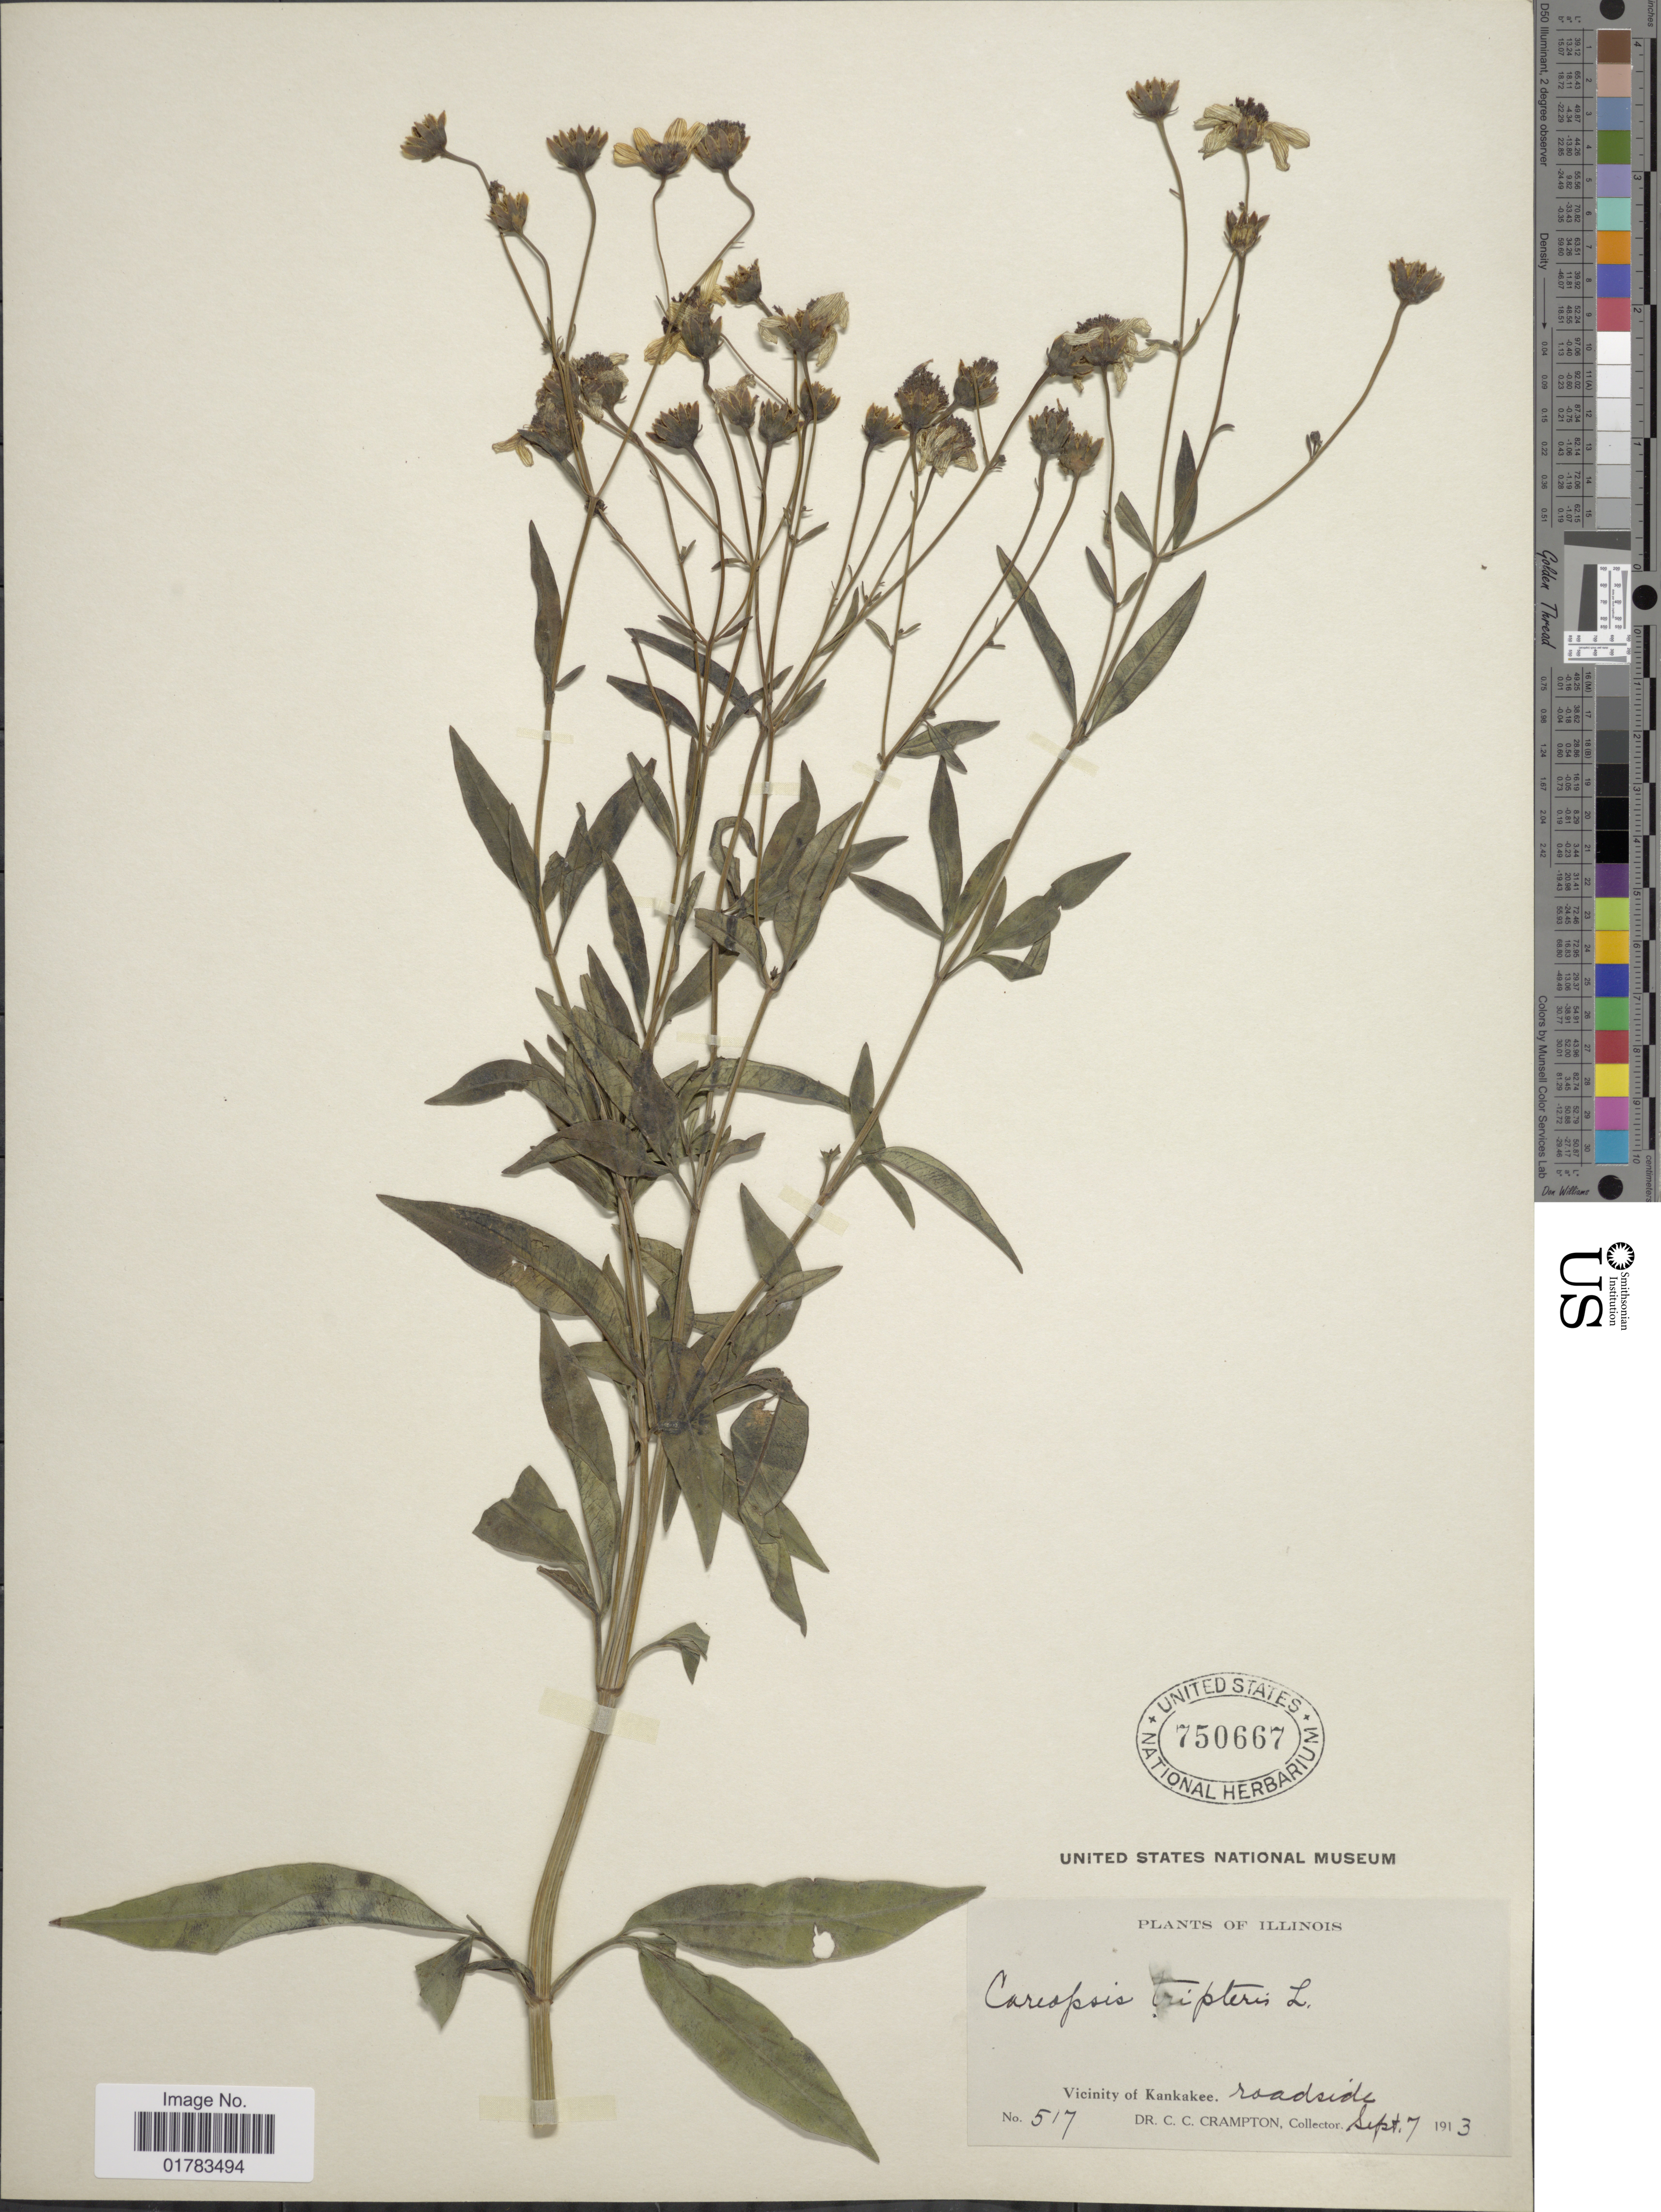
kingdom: Plantae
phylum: Tracheophyta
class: Magnoliopsida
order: Asterales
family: Asteraceae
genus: Coreopsis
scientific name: Coreopsis tripteris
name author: L.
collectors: C. Crampton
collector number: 517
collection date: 1913-09-07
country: United States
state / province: Illinois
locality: Vicinity of Kankakee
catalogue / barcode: US 750667